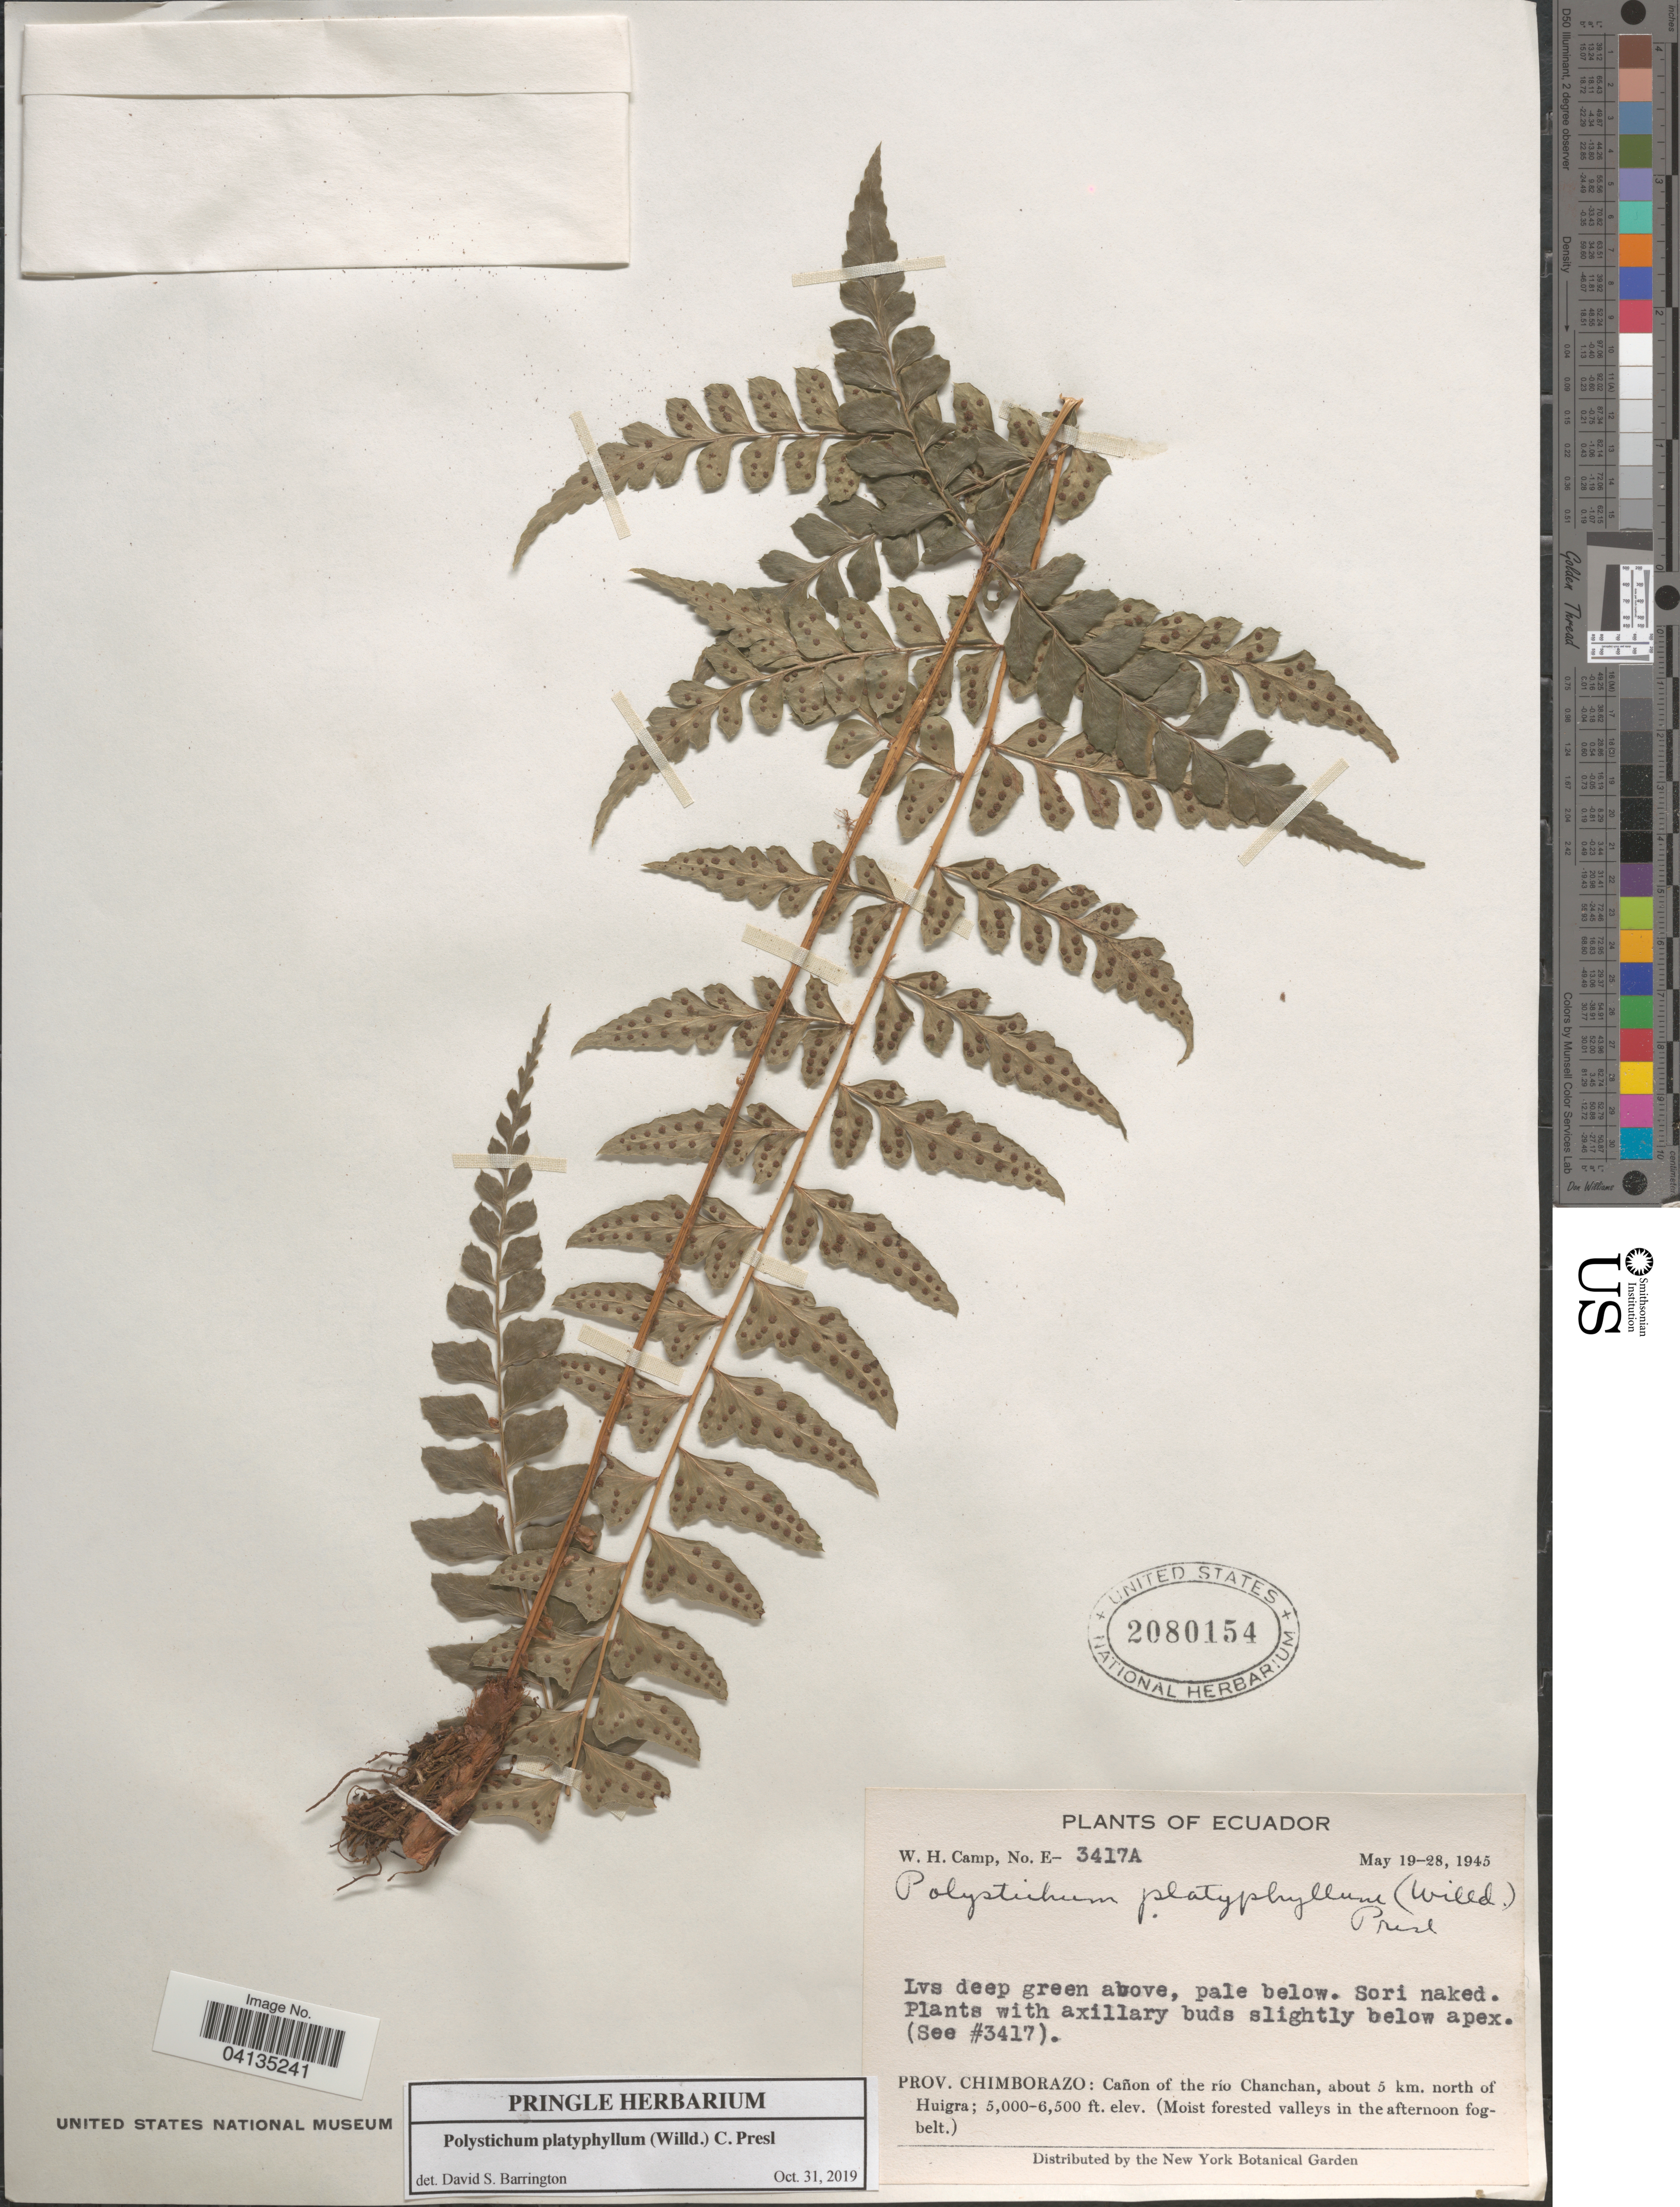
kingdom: Plantae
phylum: Tracheophyta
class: Polypodiopsida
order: Polypodiales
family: Dryopteridaceae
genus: Polystichum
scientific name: Polystichum platyphyllum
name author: (Willd.) C. Presl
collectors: W. H. Camp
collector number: E-3417A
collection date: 1945-05-19/1945-05-28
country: Ecuador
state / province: Chimborazo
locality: Cañon of the rio Chanchan, about 5 km. north of Huira.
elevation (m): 1524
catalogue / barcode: US 2080154